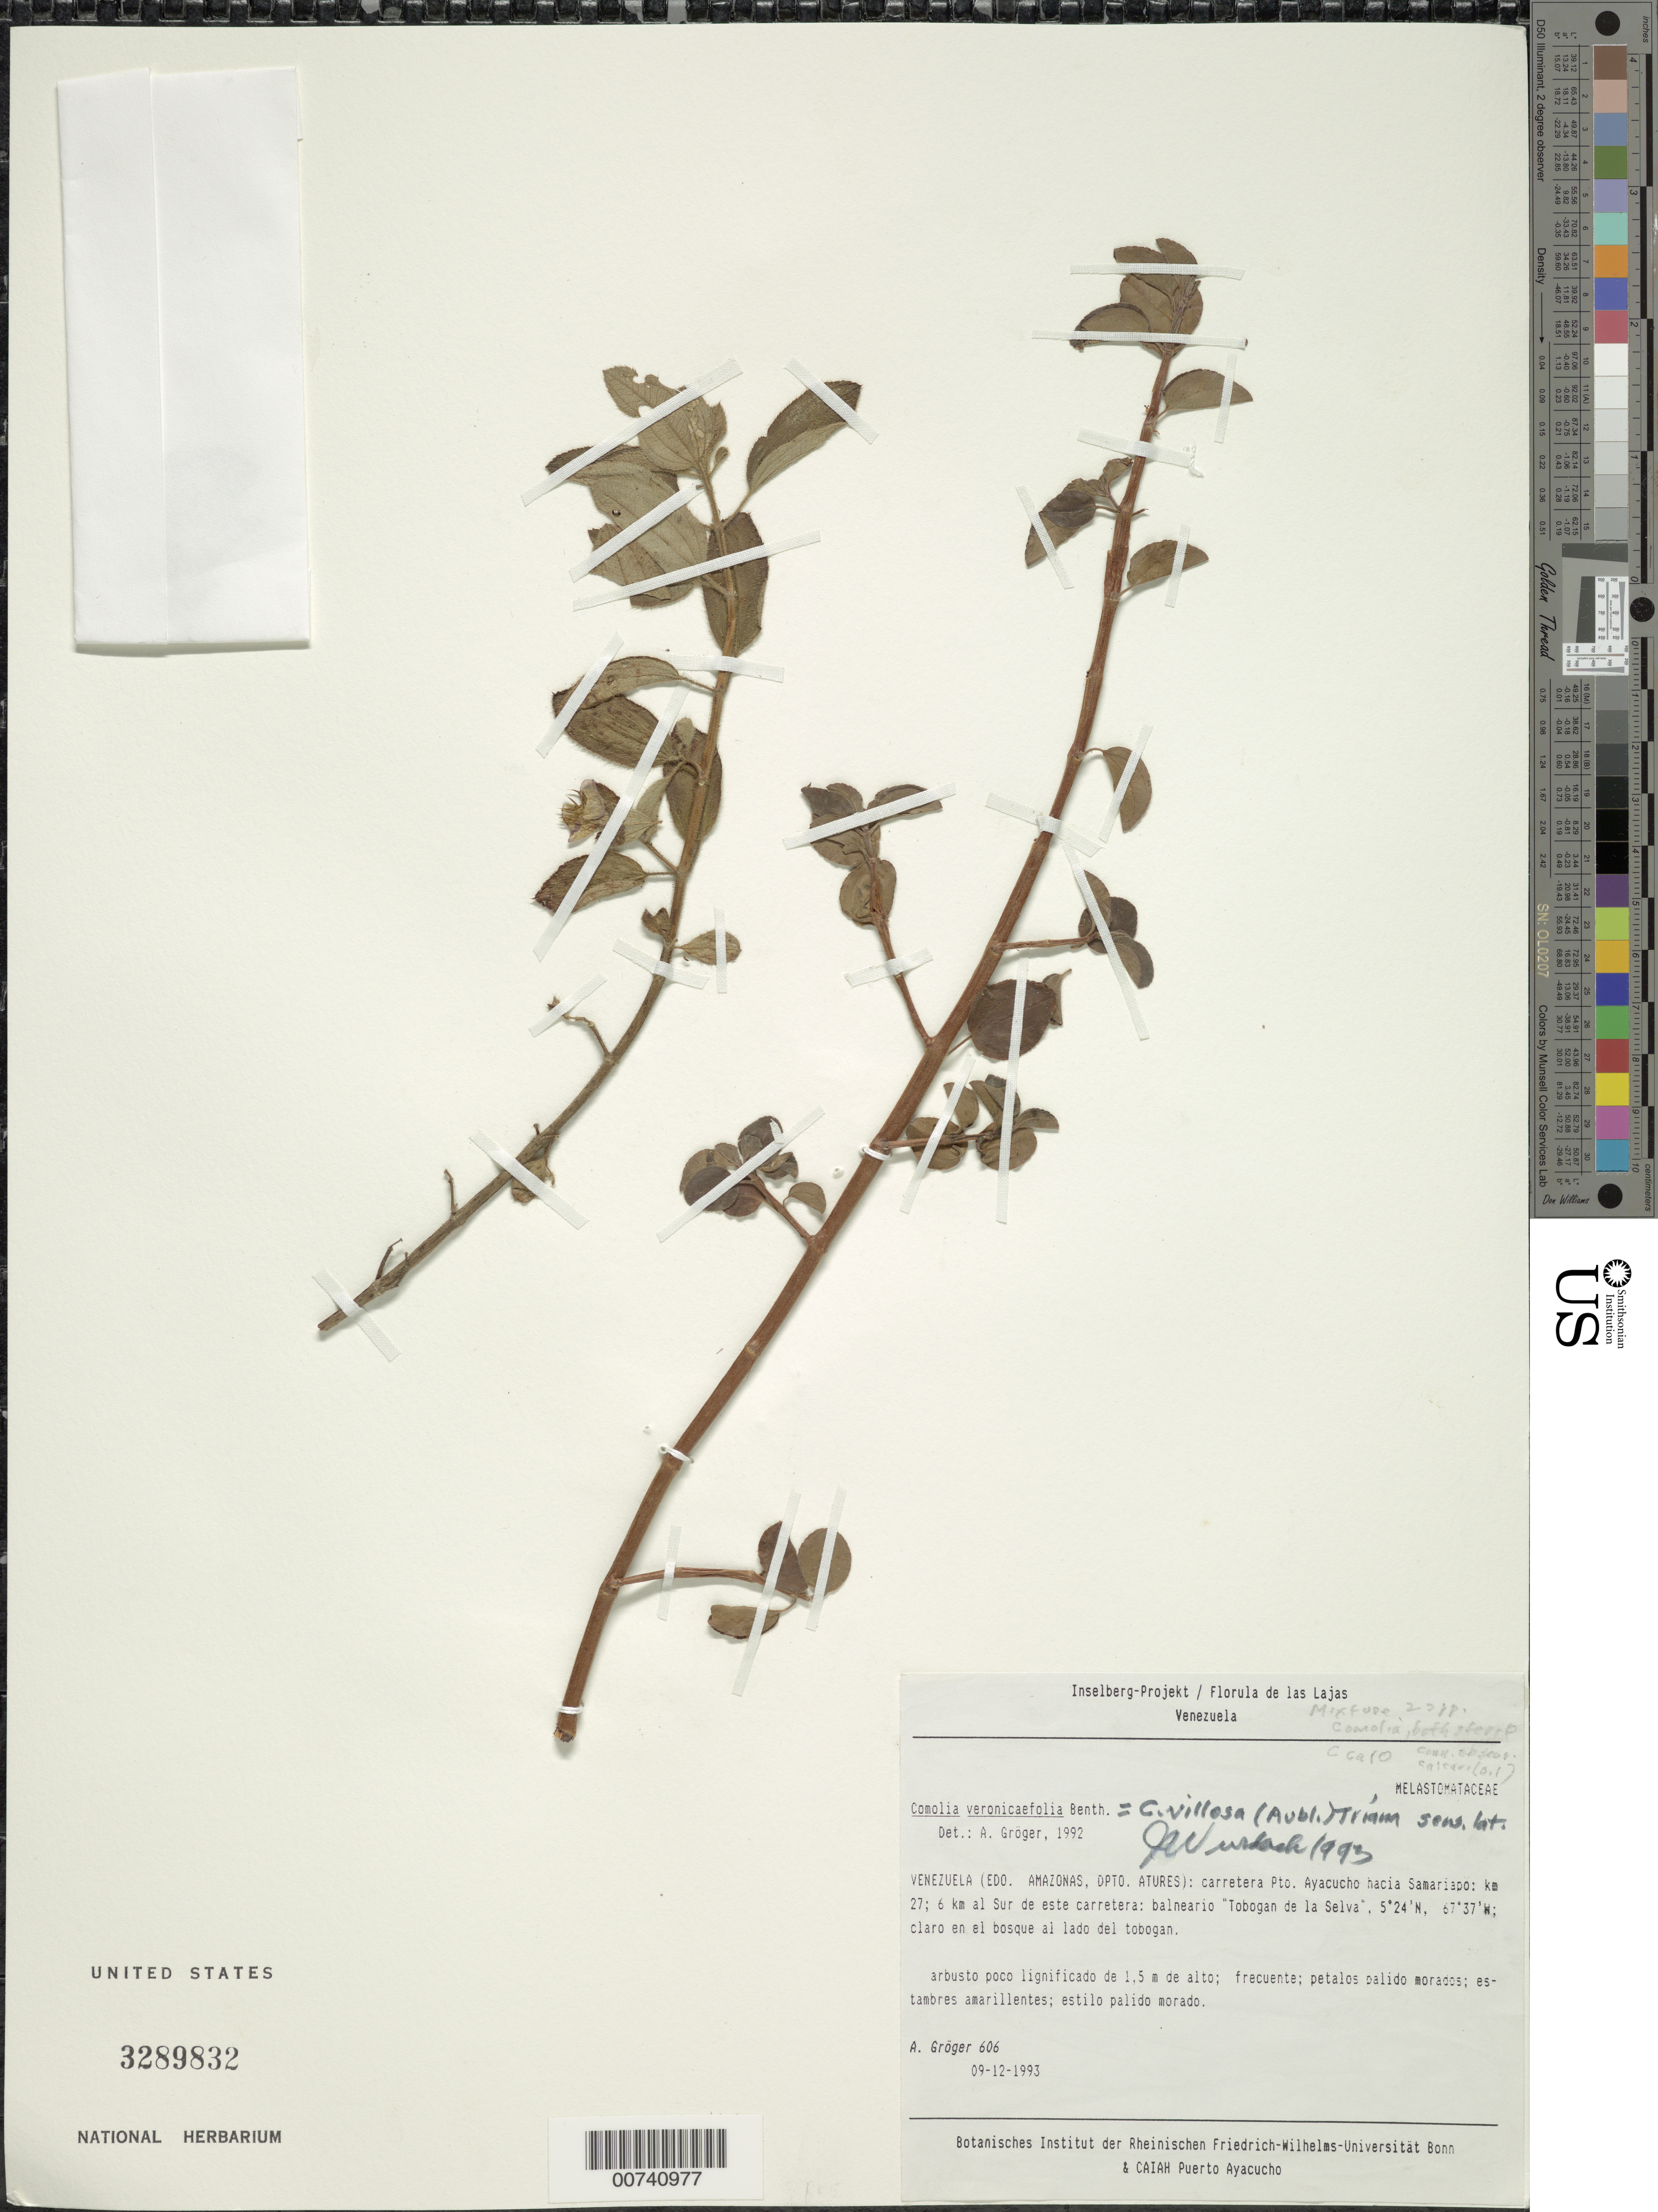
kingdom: Plantae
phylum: Tracheophyta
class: Magnoliopsida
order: Myrtales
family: Melastomataceae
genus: Comolia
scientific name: Comolia smithii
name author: Wurdack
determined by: Nunes da Silva, Diego, (RB), Jardim Botanico do Rio de Janeiro - Herbario (BRAZIL)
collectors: A. Gröger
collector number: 606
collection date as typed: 9-Dec-93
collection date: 1993-12-09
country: Venezuela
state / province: Amazonas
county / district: Atures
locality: Puerto Ayacucho to Samariapo road, km 27; 6 km SE of Tobogan de la Selva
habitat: Claro en el bosque al lado del tobogan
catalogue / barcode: US 3289832